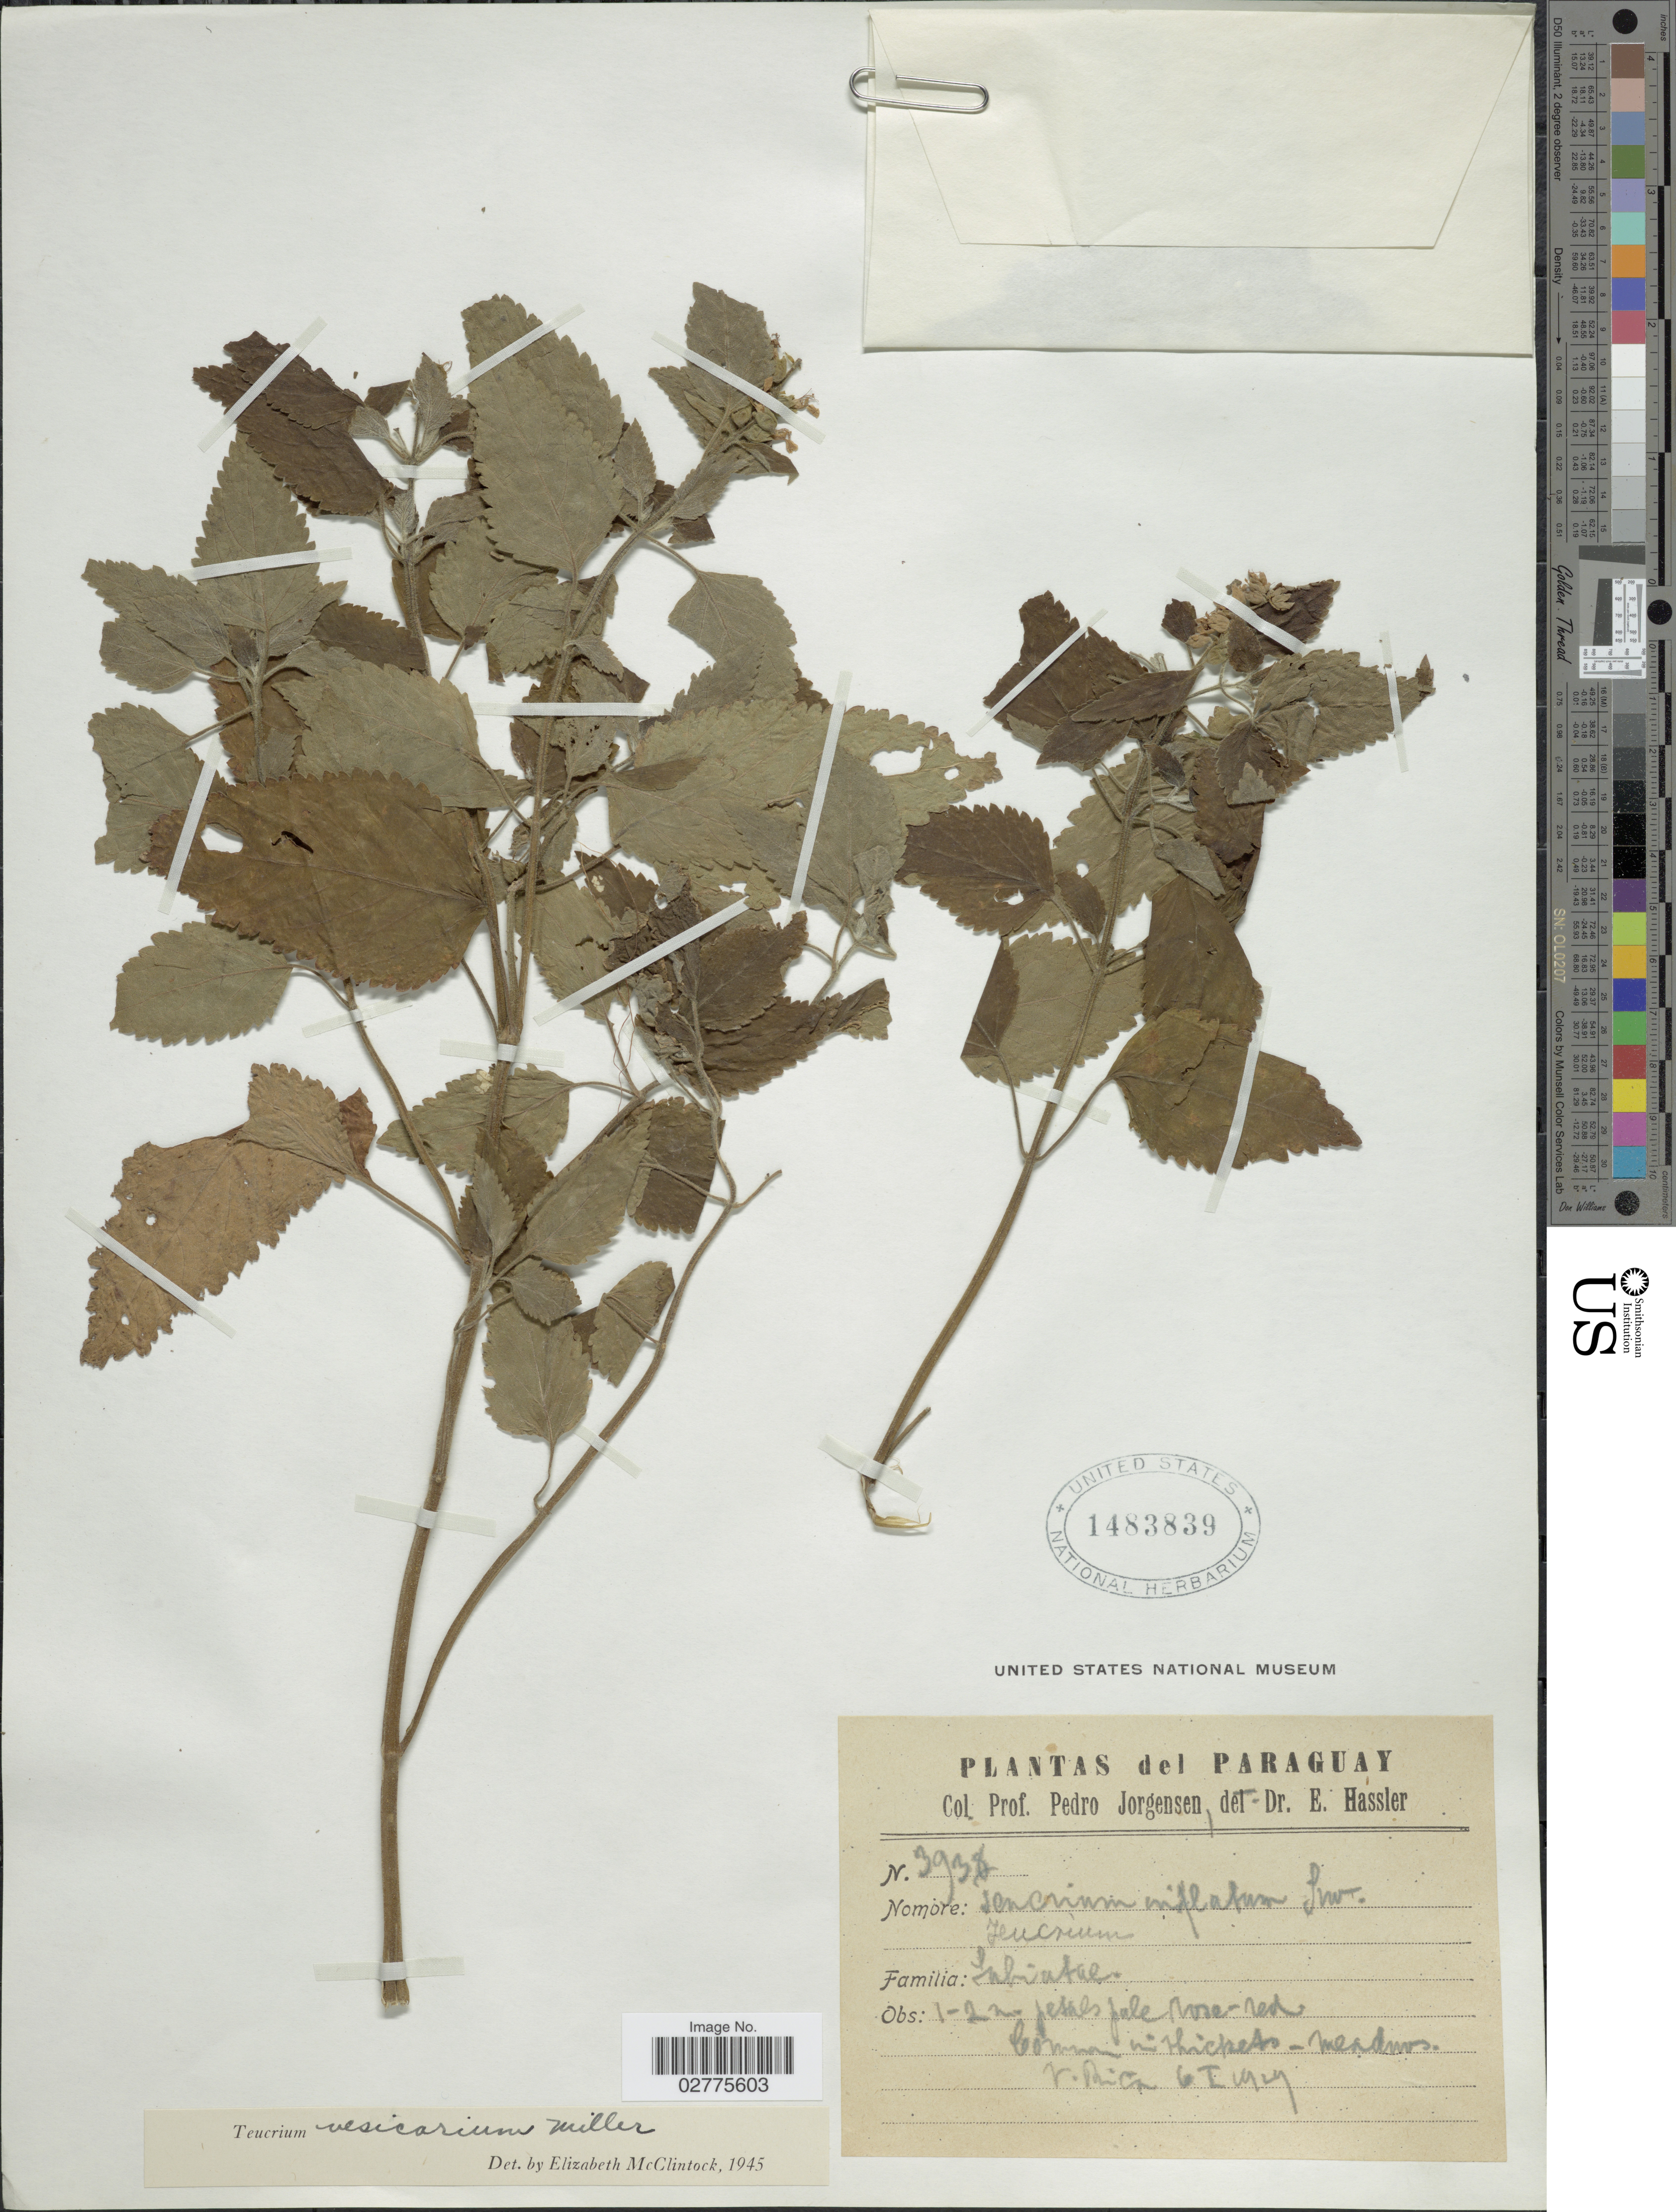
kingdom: Plantae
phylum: Tracheophyta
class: Magnoliopsida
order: Lamiales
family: Lamiaceae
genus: Teucrium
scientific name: Teucrium vesicarium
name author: Mill.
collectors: P. Jörgensen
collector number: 3938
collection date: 1929-01-06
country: Paraguay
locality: V. Rica.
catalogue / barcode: US 1483839